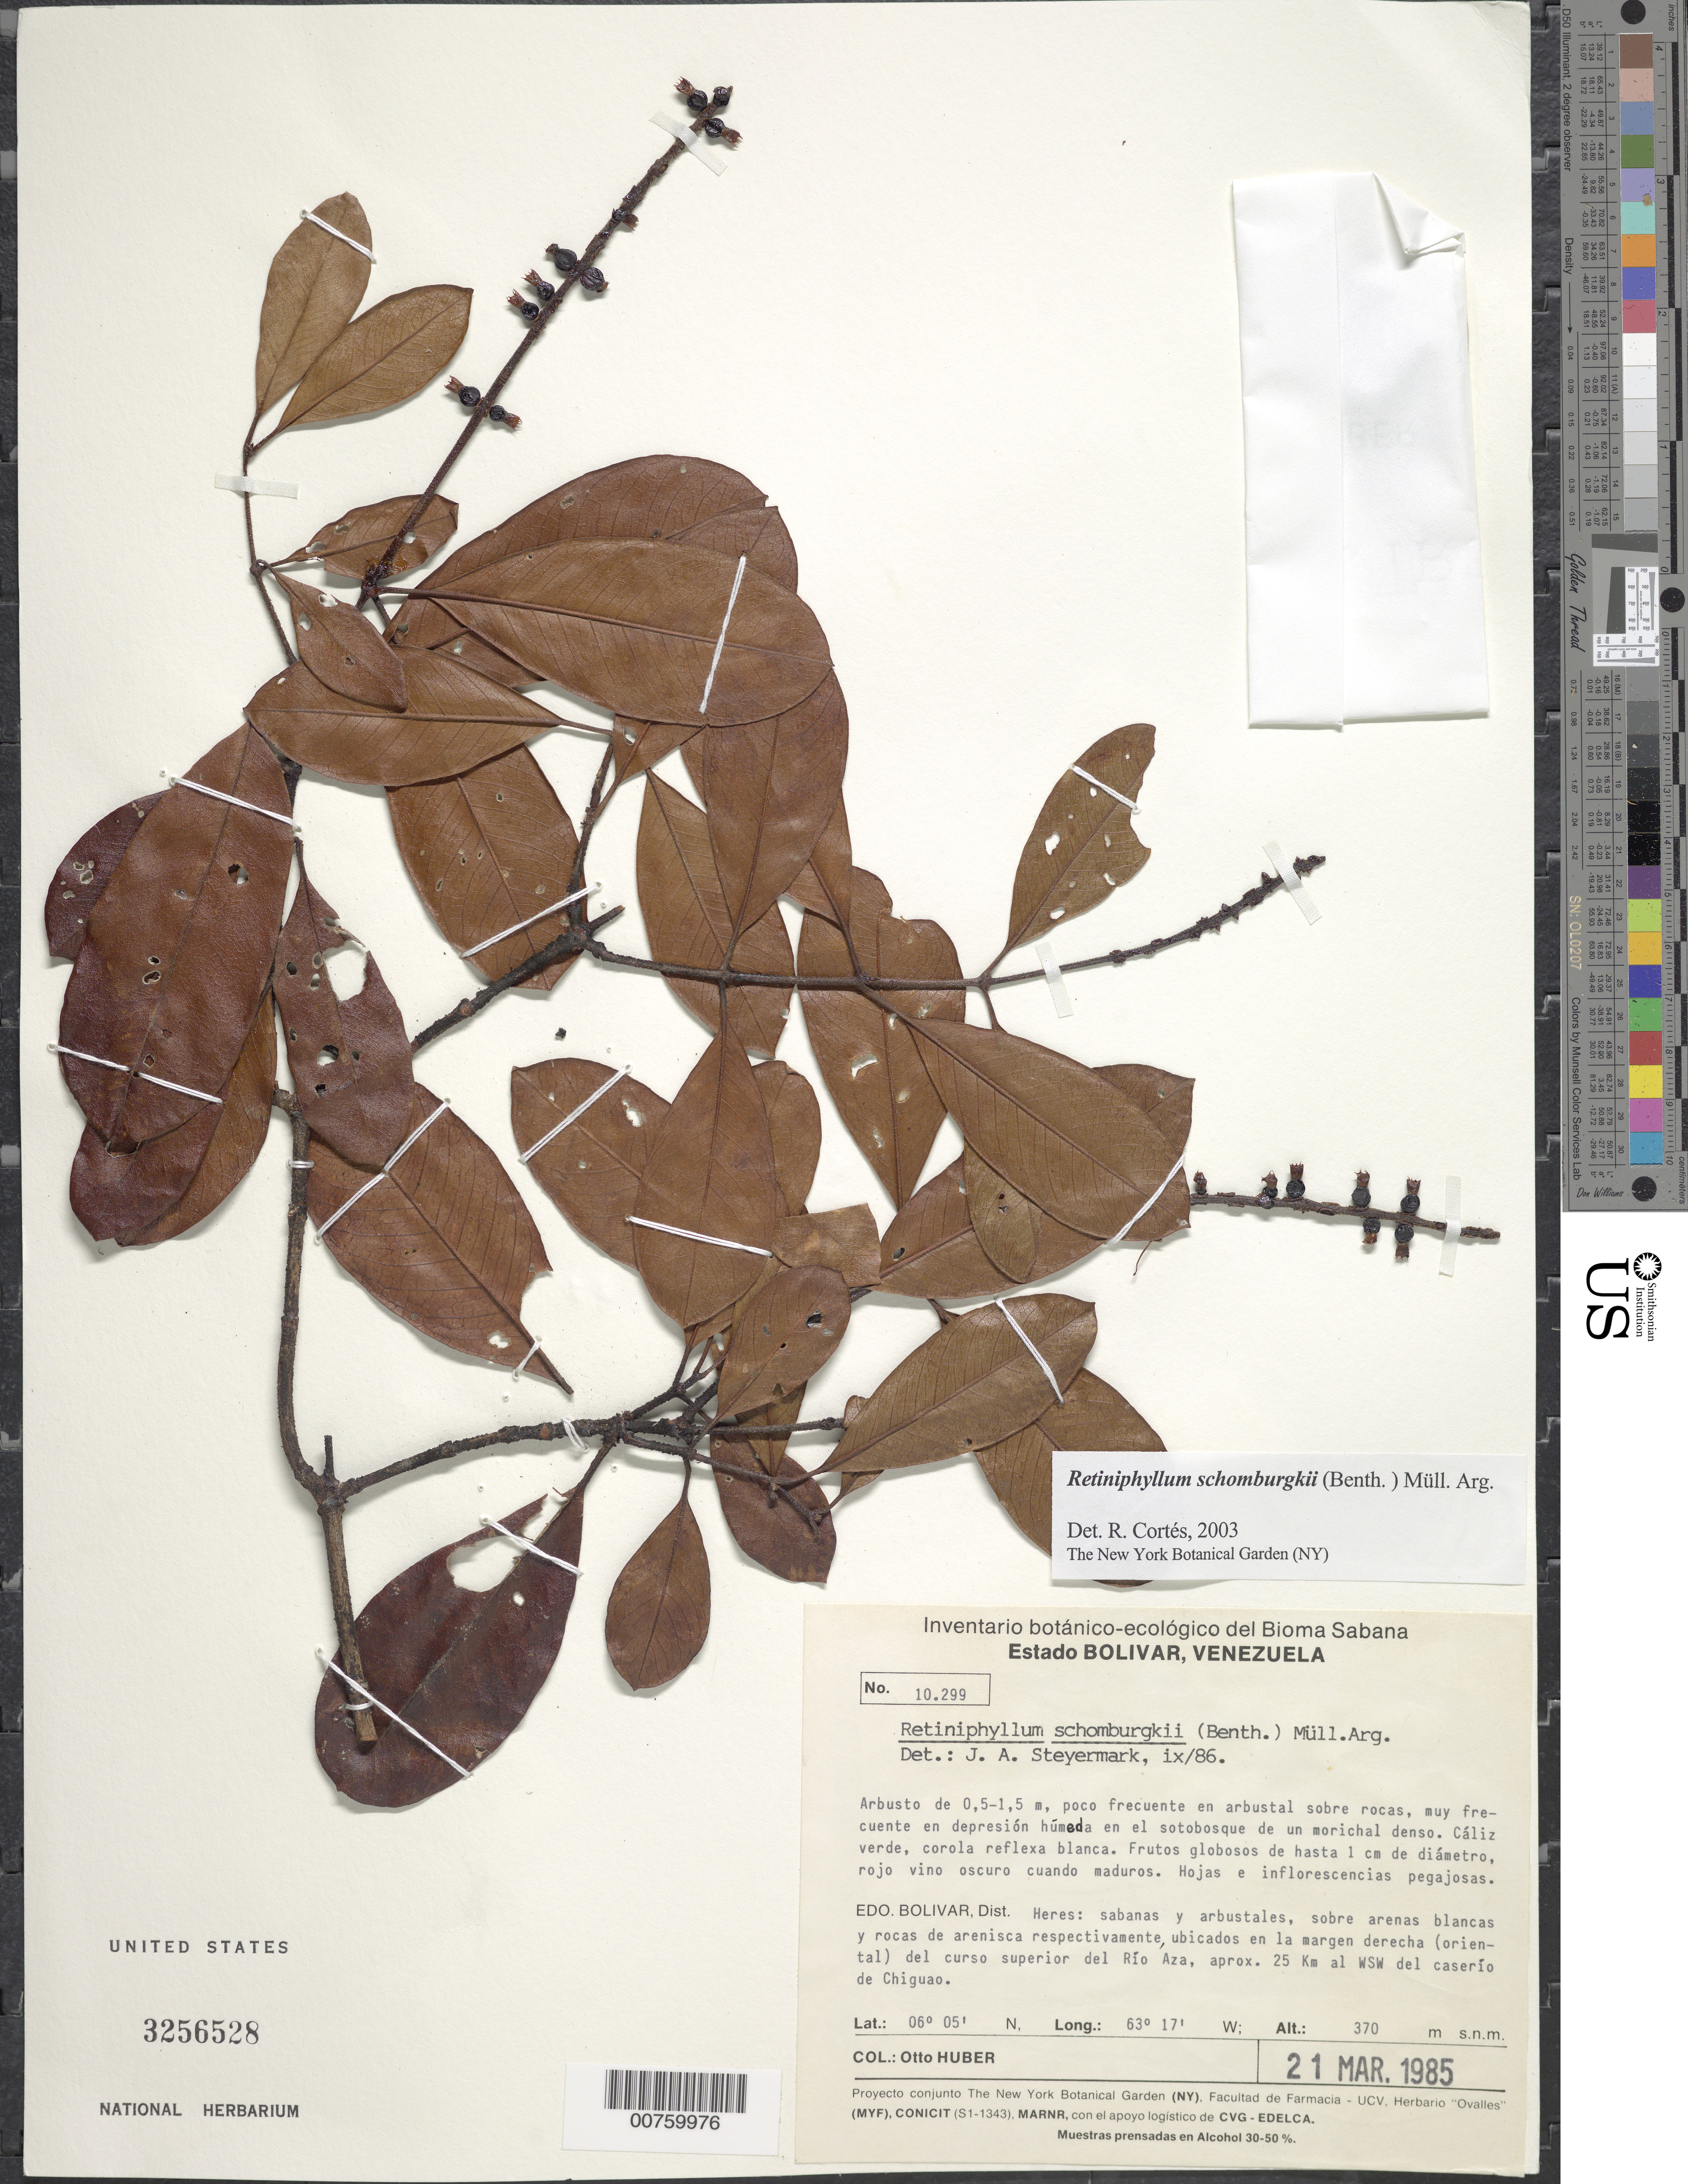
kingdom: Plantae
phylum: Tracheophyta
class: Magnoliopsida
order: Gentianales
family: Rubiaceae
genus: Retiniphyllum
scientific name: Retiniphyllum schomburgkii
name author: (Benth.) Müll. Arg.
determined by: Cortes R., G.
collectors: O. Huber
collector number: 10299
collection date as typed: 21-Mar-85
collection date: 1985-03-21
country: Venezuela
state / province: Bolívar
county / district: Heres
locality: Río Aza, 25 km WSW del caserío de Chiguao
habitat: Arbustal sobre rocas; en depresion húmeda en el sotobosque de un morichal denso, en arbustal, muy frecuente en depresion humeda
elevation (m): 370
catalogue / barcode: US 3256528